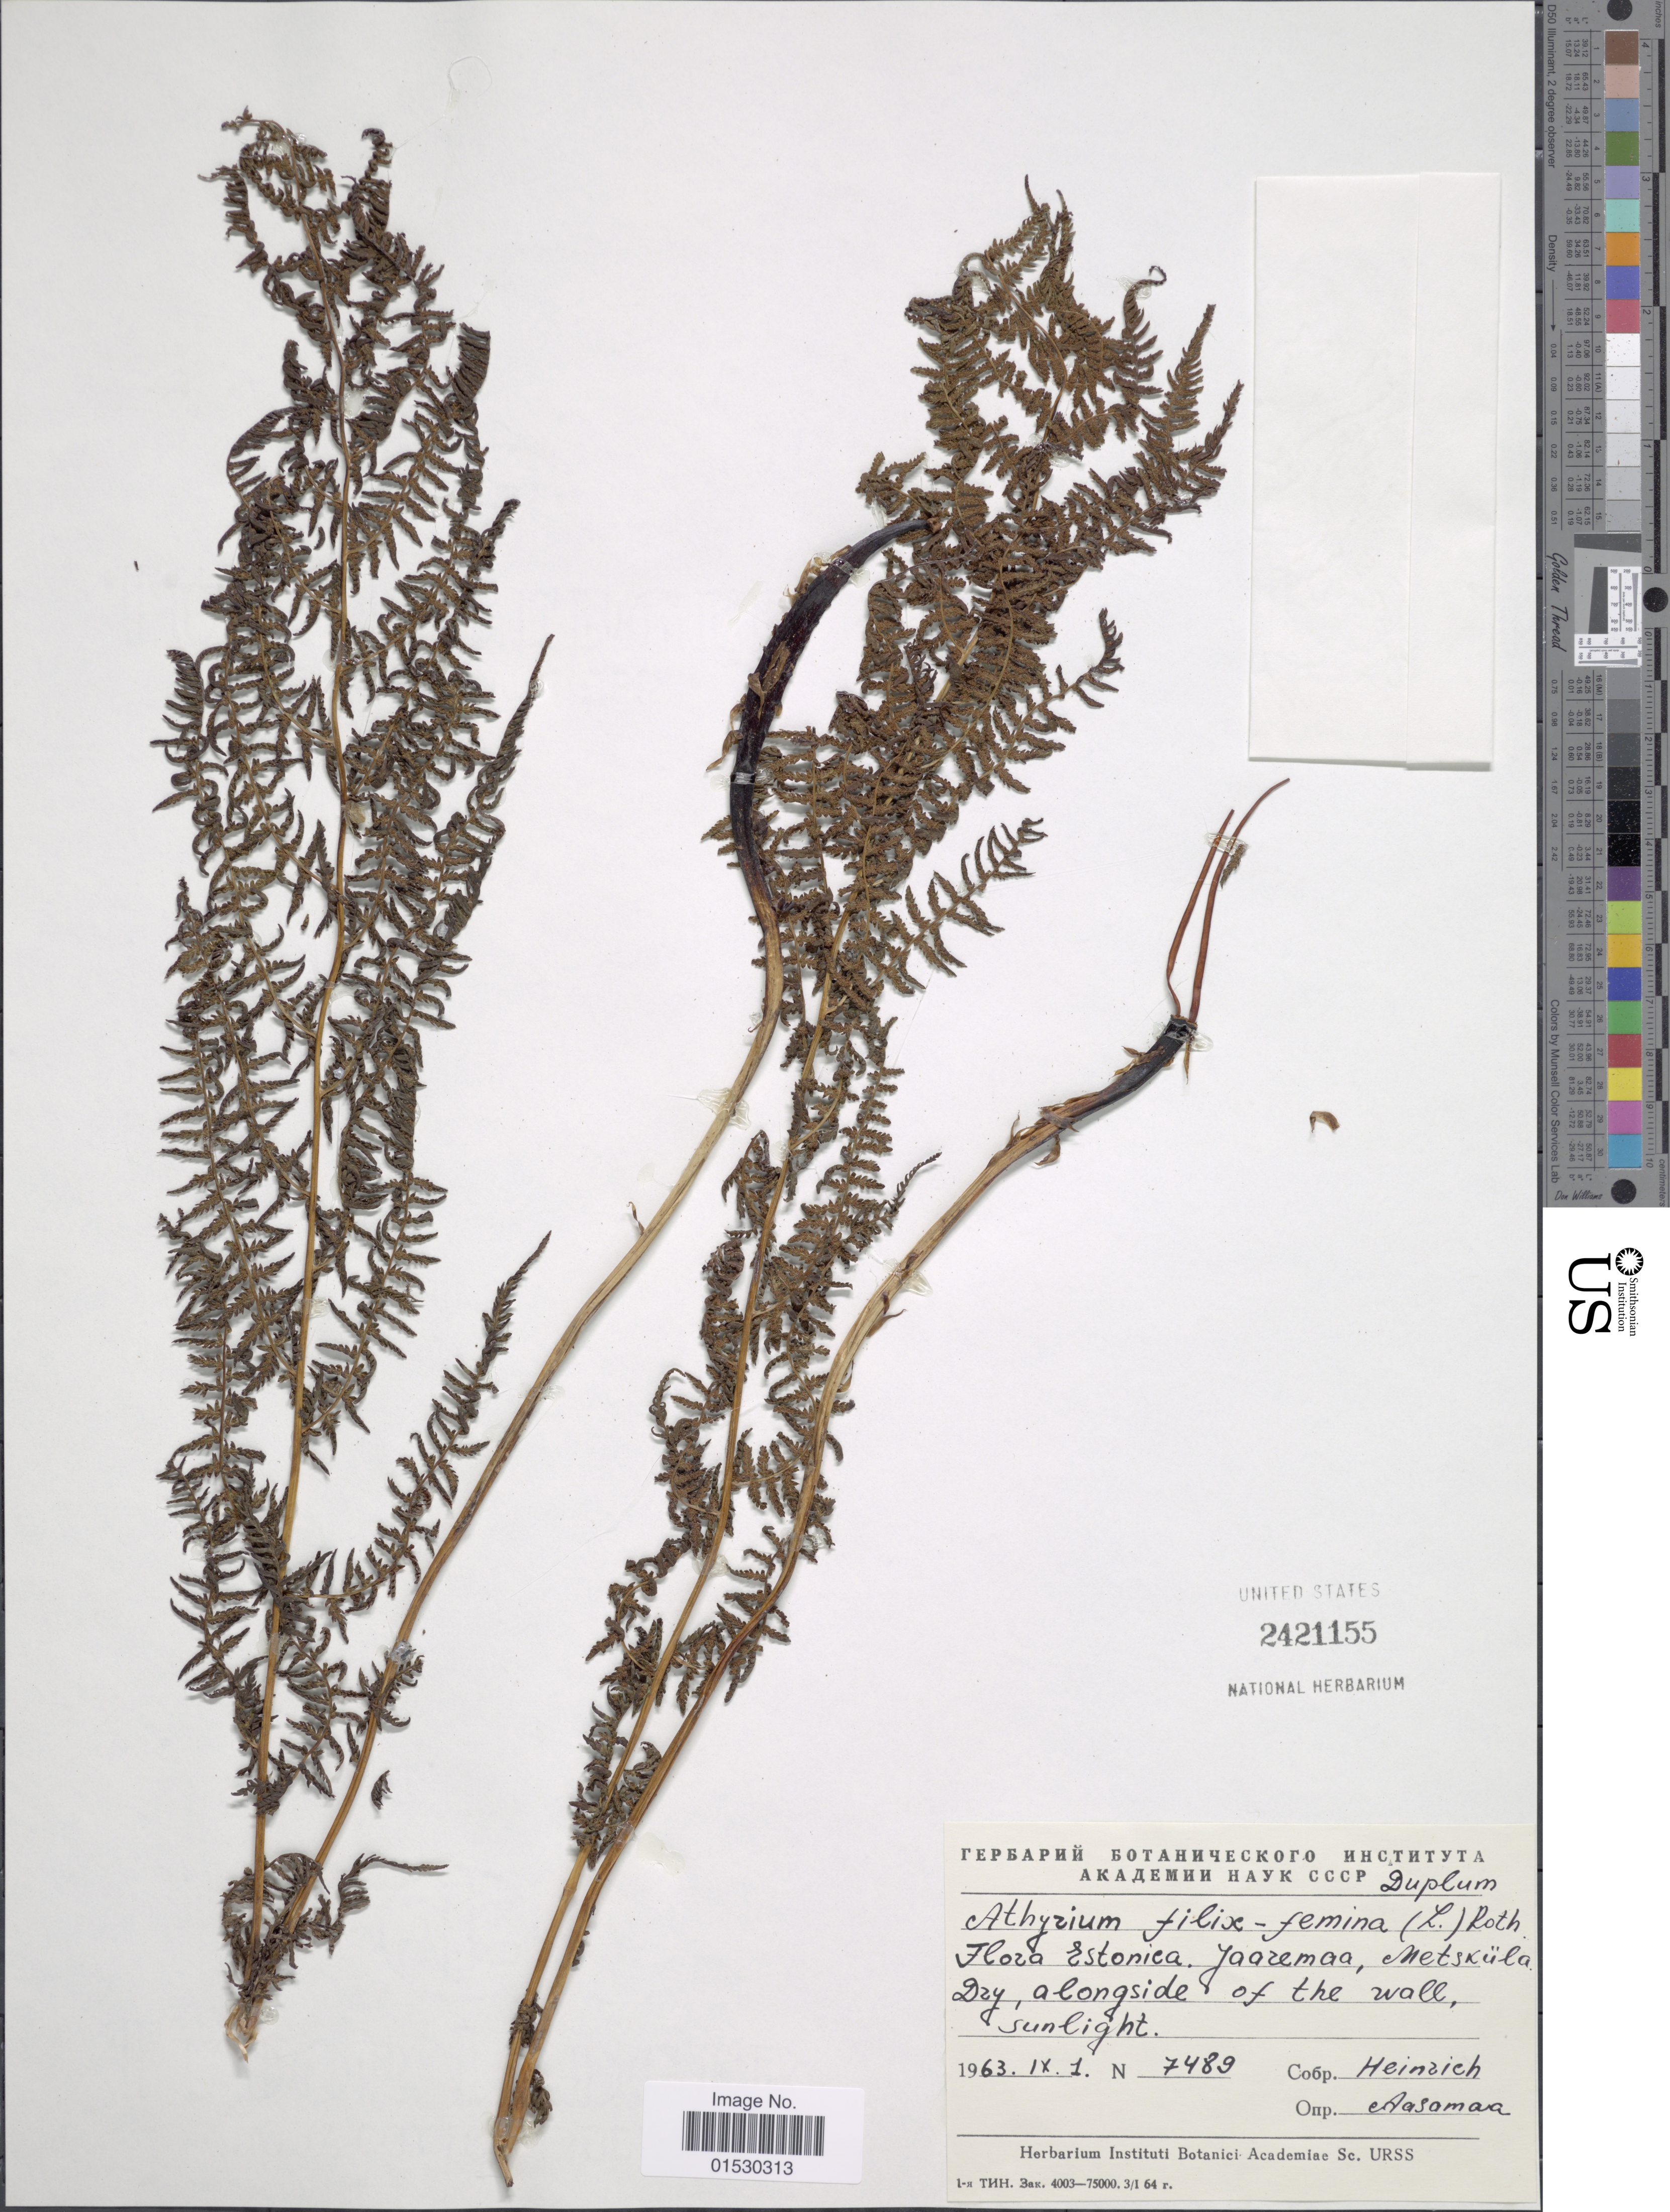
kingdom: Plantae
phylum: Tracheophyta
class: Polypodiopsida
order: Polypodiales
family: Athyriaceae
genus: Athyrium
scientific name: Athyrium filix-femina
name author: (L.) Roth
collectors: H. Aasamaa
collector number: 7489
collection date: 1963-09-01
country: Estonia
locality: Estonica, Jaaremaa, Metskula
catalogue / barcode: US 2421155